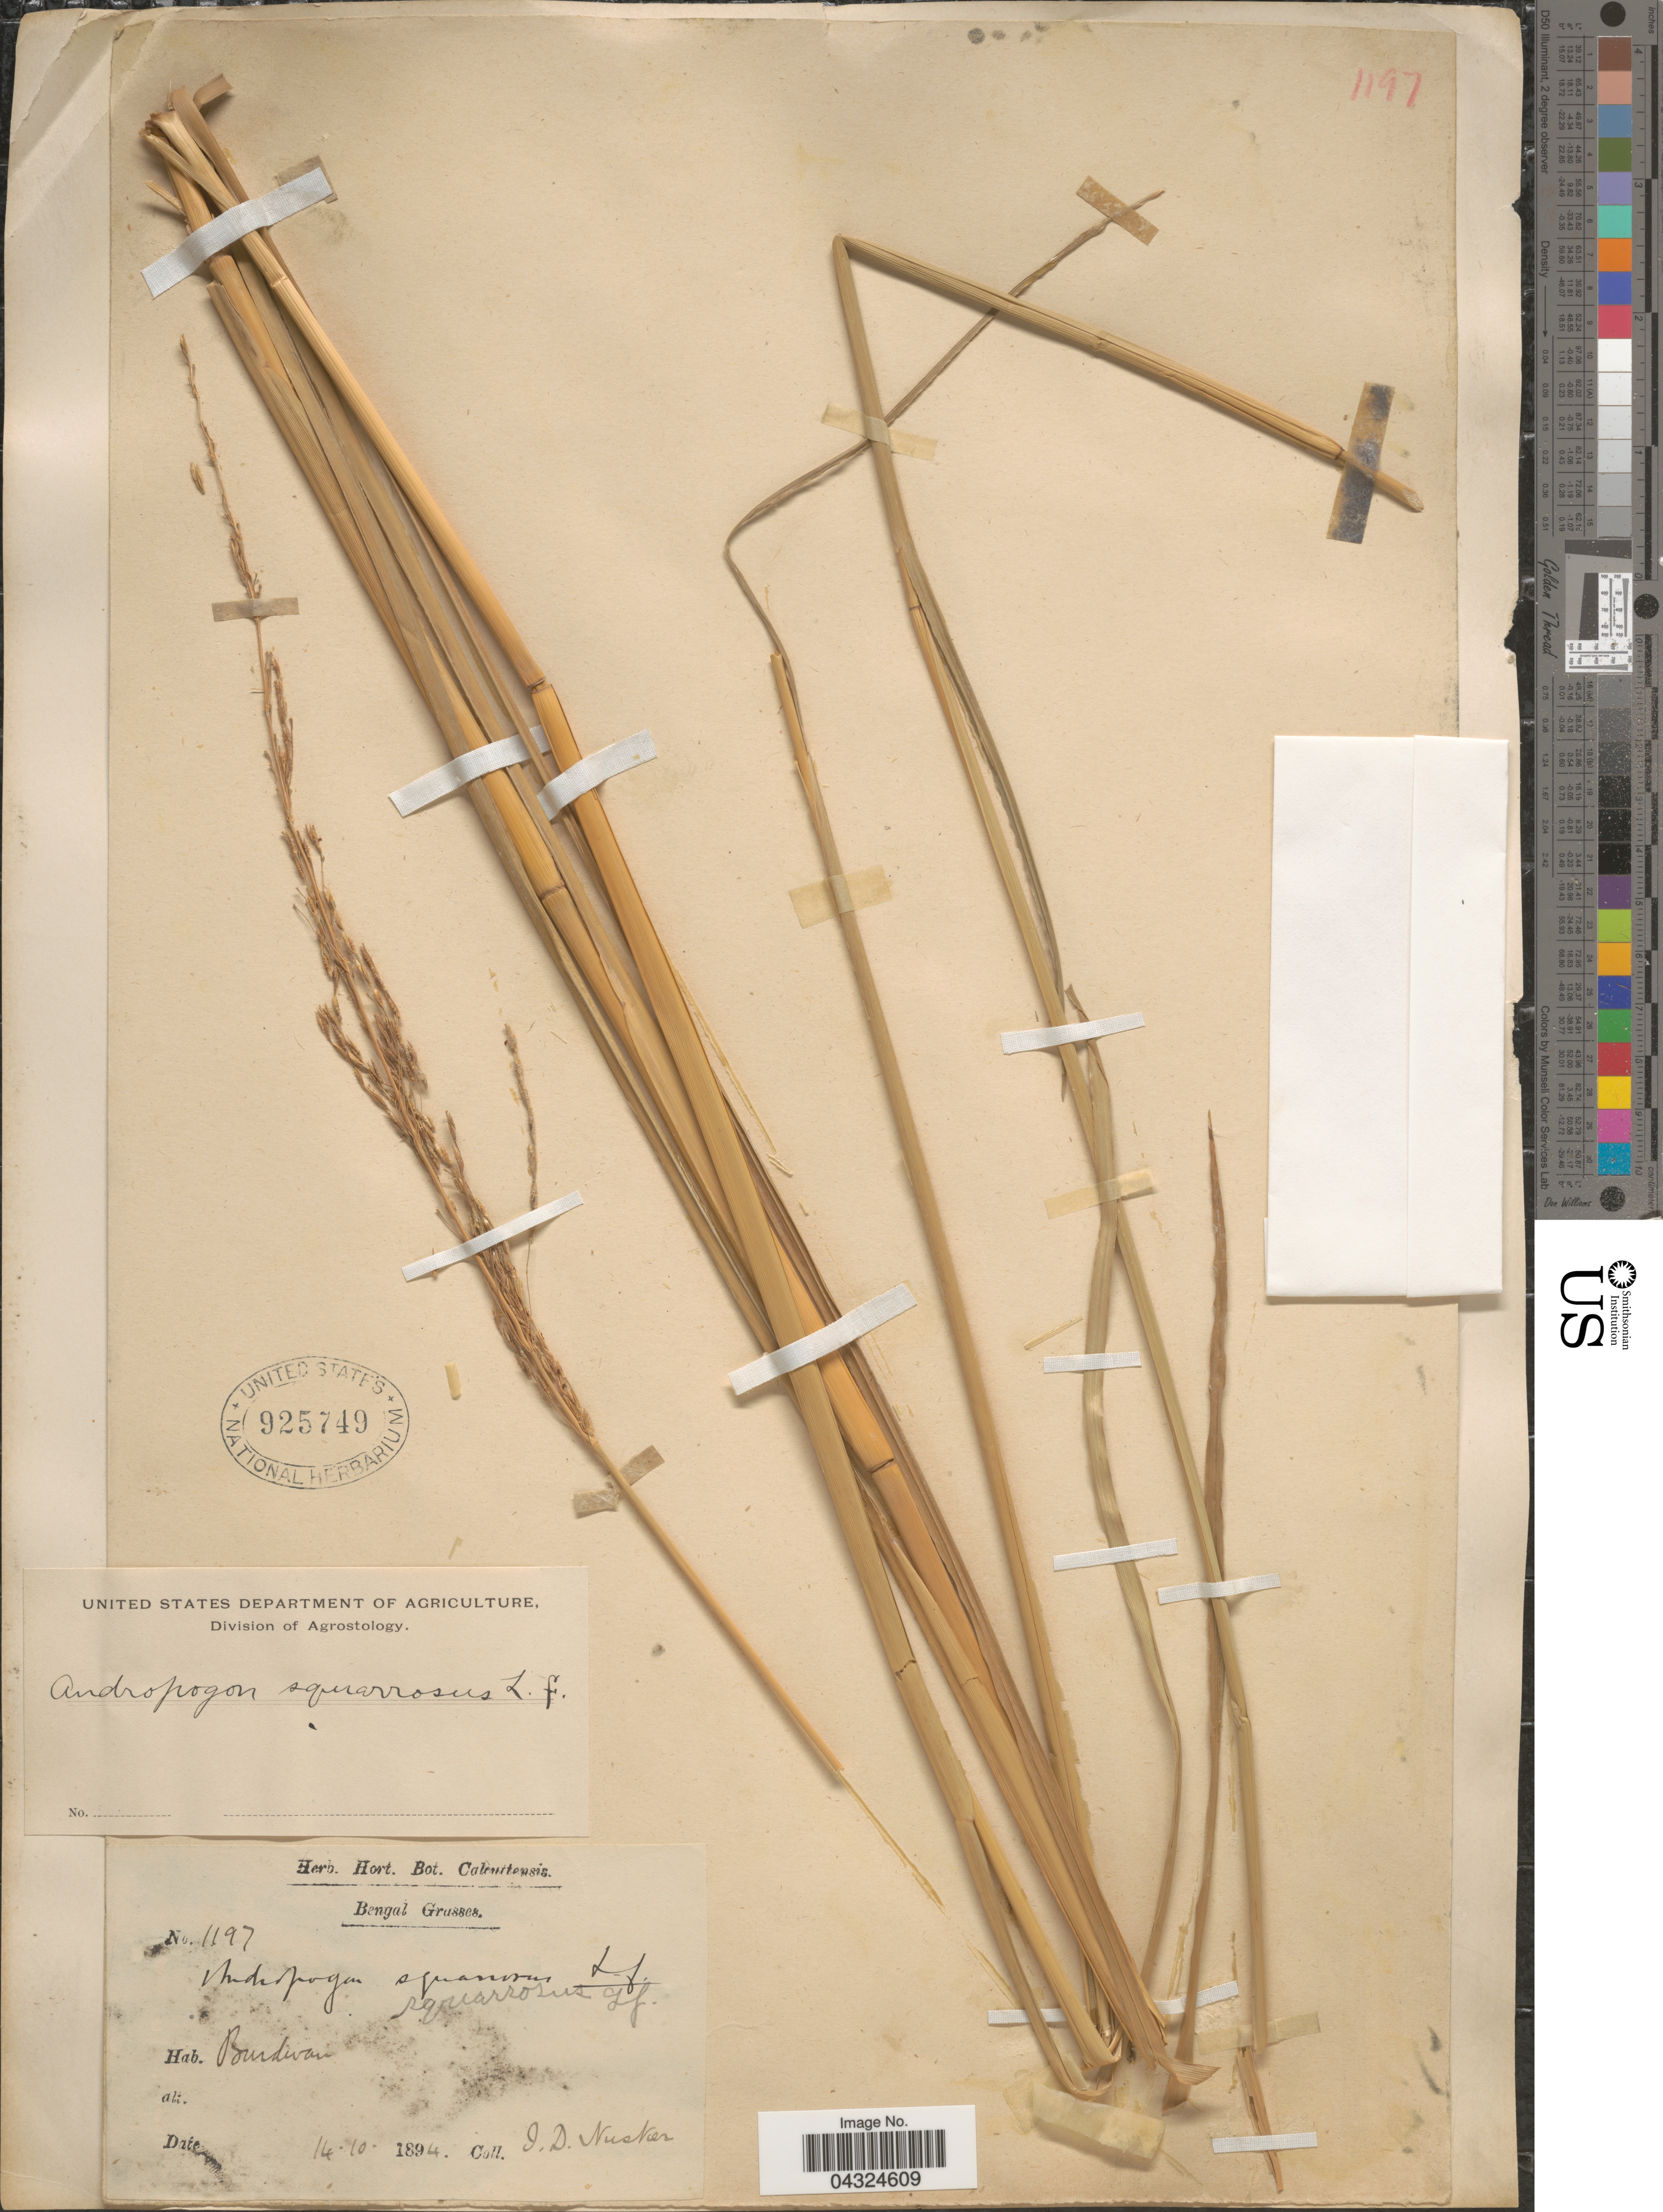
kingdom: Plantae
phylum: Tracheophyta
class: Liliopsida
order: Poales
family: Poaceae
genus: Pseudoraphis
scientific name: Pseudoraphis spinescens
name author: (R. Br.) Vickery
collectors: J. D. Nusker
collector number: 1197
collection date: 1894-10-14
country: India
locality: Bengal. Burdwan.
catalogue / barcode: US 925749